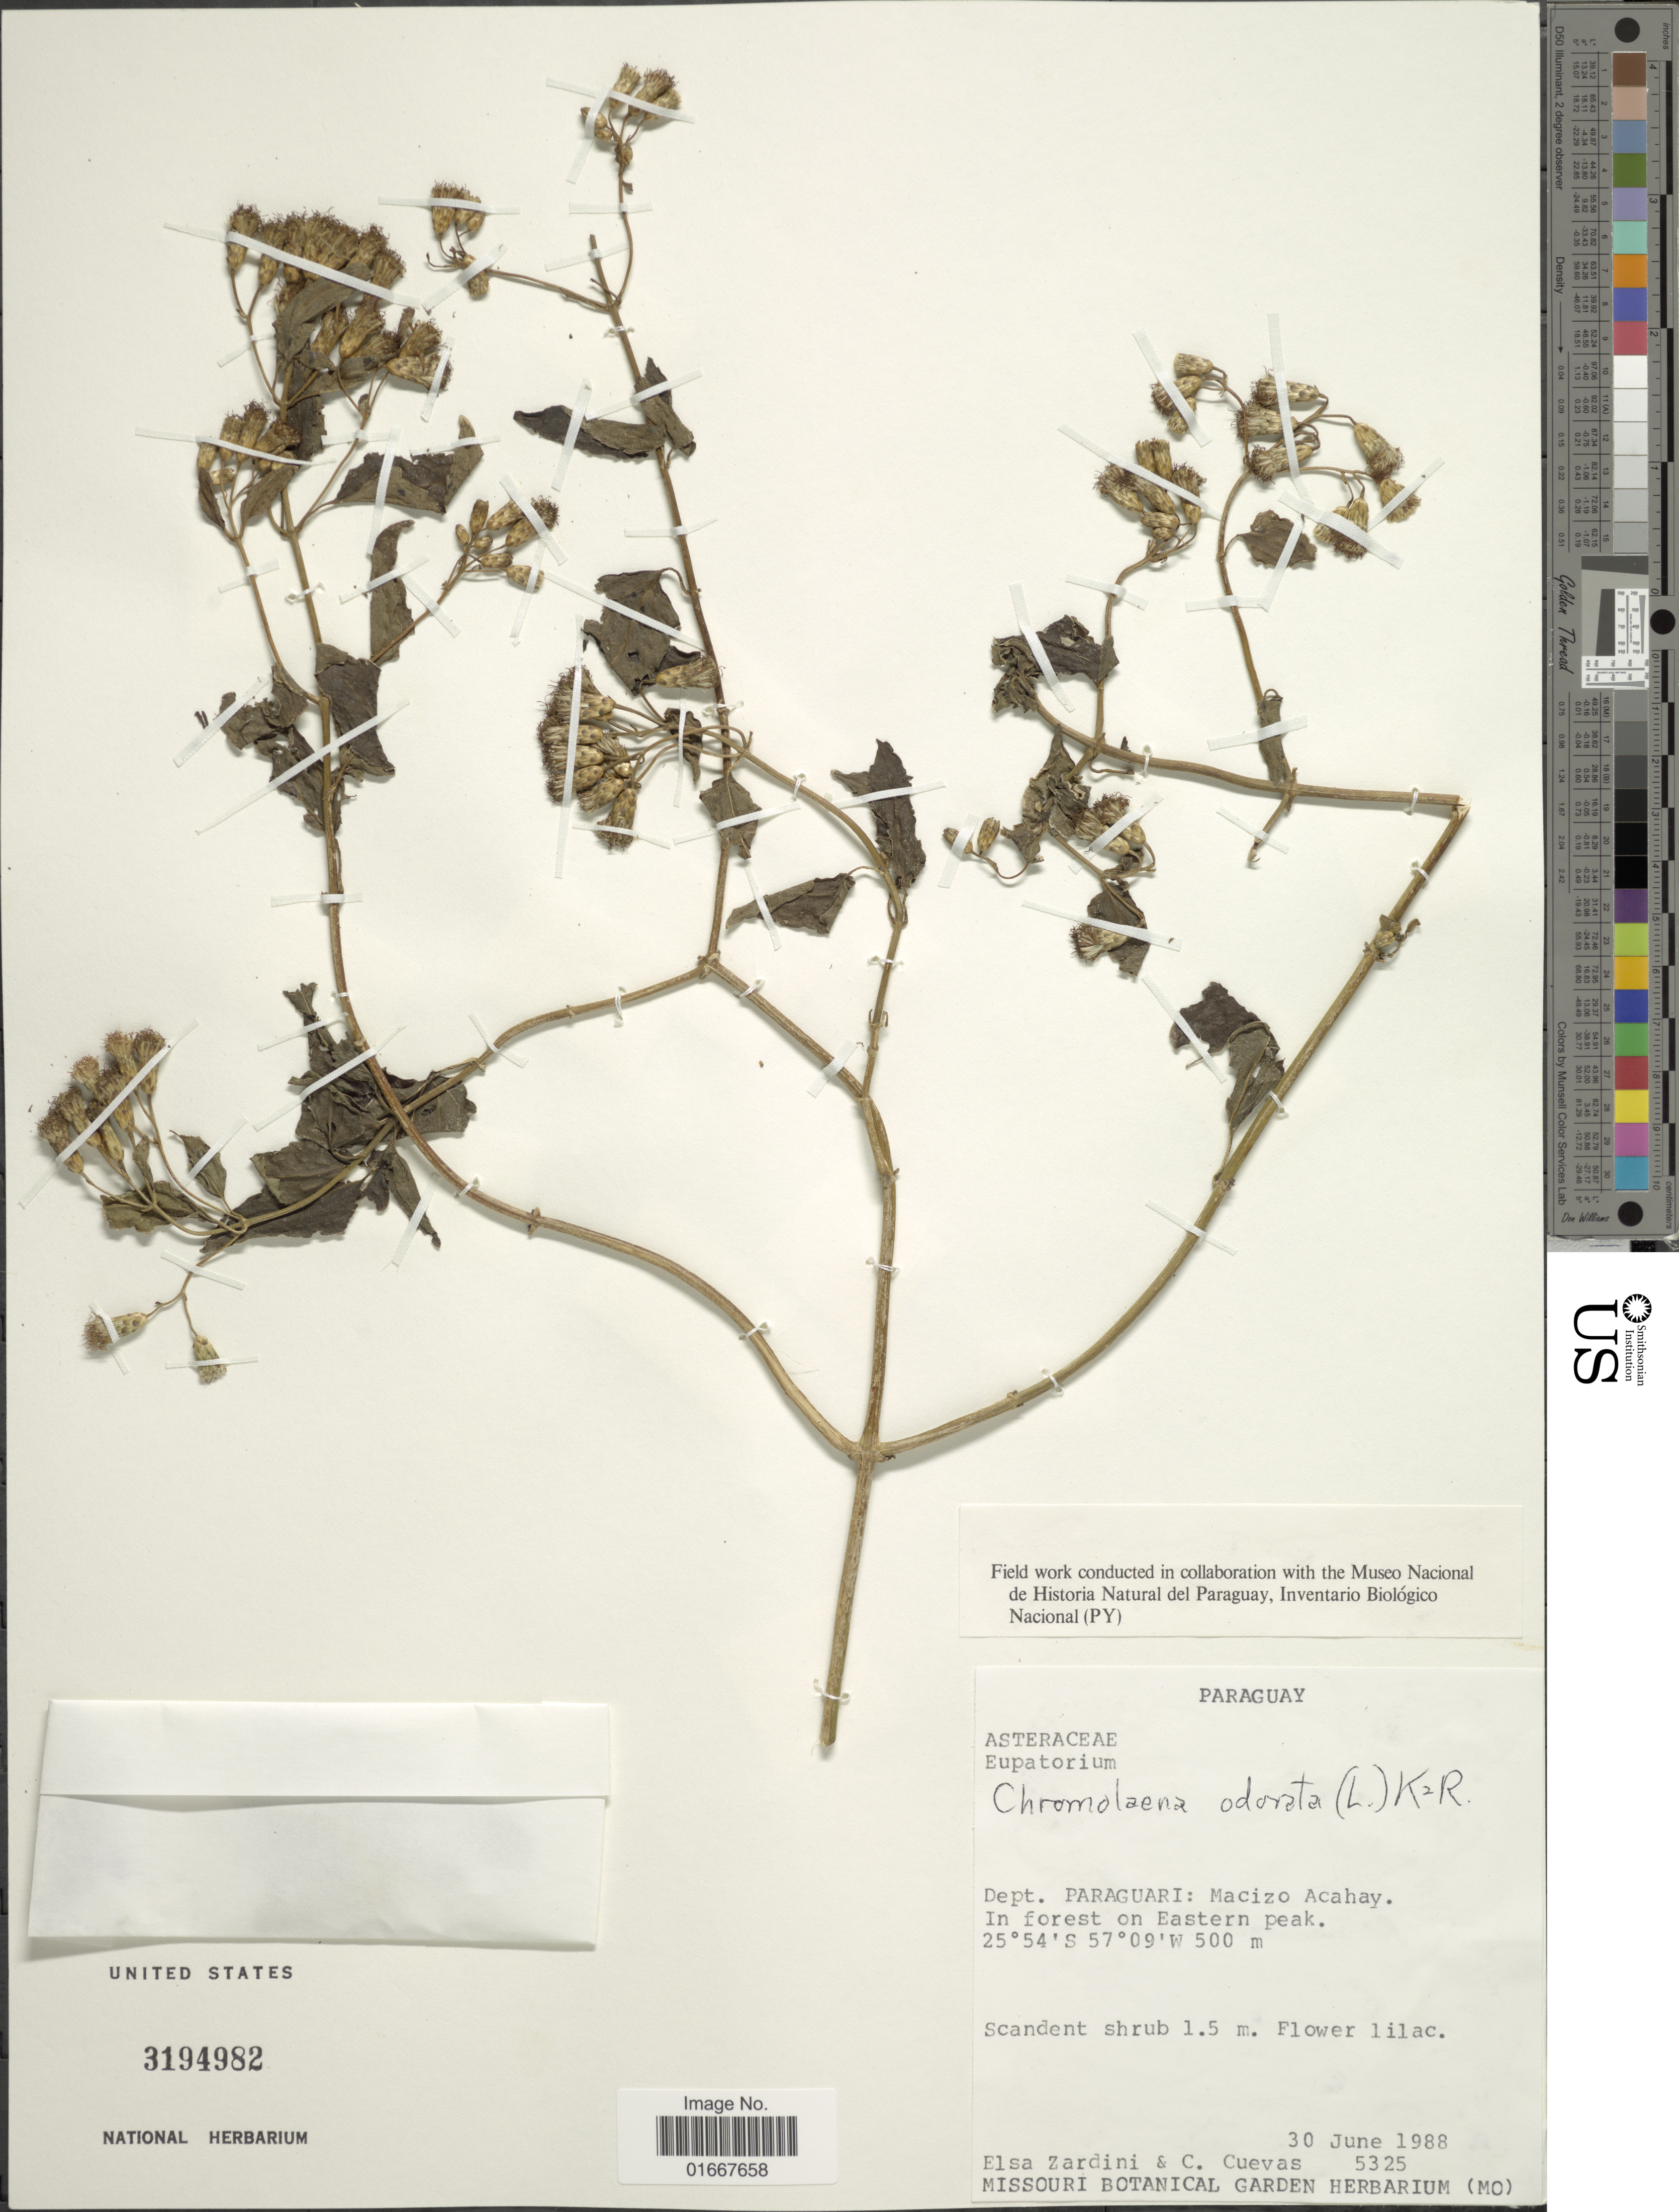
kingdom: Plantae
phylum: Tracheophyta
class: Magnoliopsida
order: Asterales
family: Asteraceae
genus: Chromolaena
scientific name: Chromolaena odorata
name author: (L.) R.M. King & H. Rob.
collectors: E. M. Zardini & C. Cuevas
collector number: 5325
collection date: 1988-06-30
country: Paraguay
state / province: Paraguari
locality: Macizo Acahay. In forest on Eastern peak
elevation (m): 500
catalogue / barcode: US 3194982